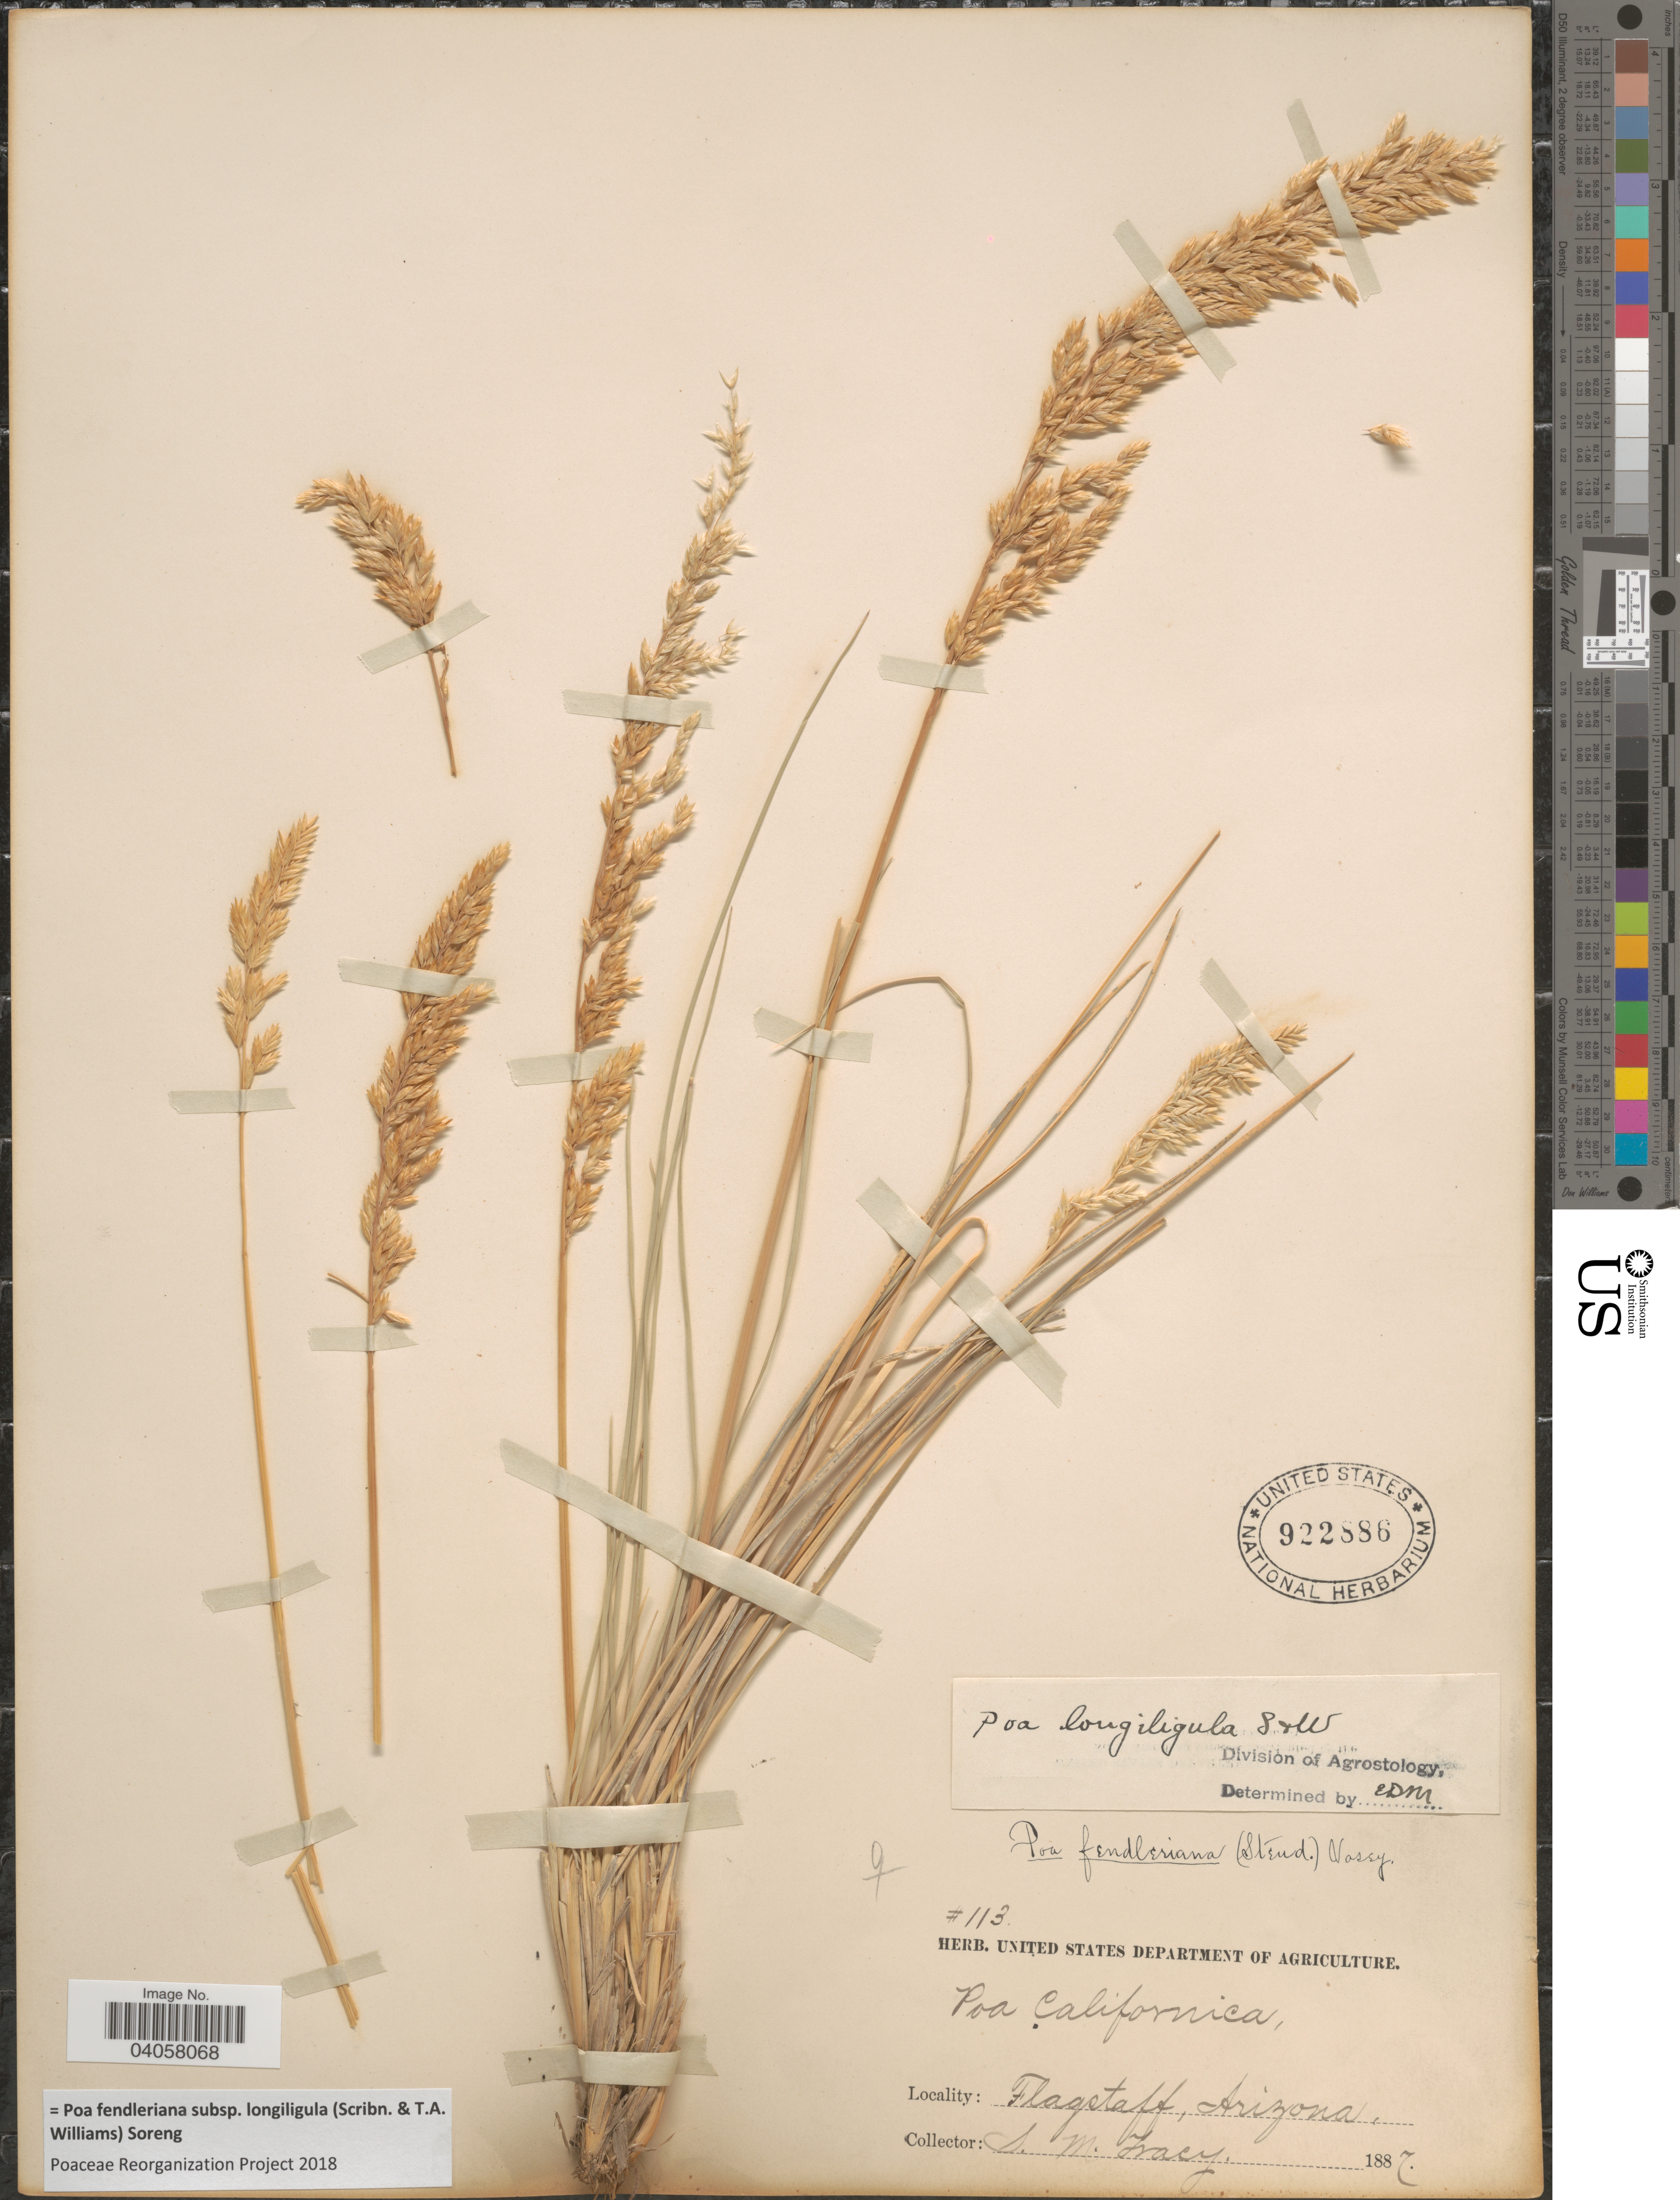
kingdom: Plantae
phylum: Tracheophyta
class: Liliopsida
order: Poales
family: Poaceae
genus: Poa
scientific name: Poa fendleriana subsp. longiligula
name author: (Scribn. & T.A. Williams) Soreng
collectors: S. M. Tracy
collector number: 113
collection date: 1887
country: United States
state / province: Arizona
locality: Flagstaff.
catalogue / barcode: US 922886